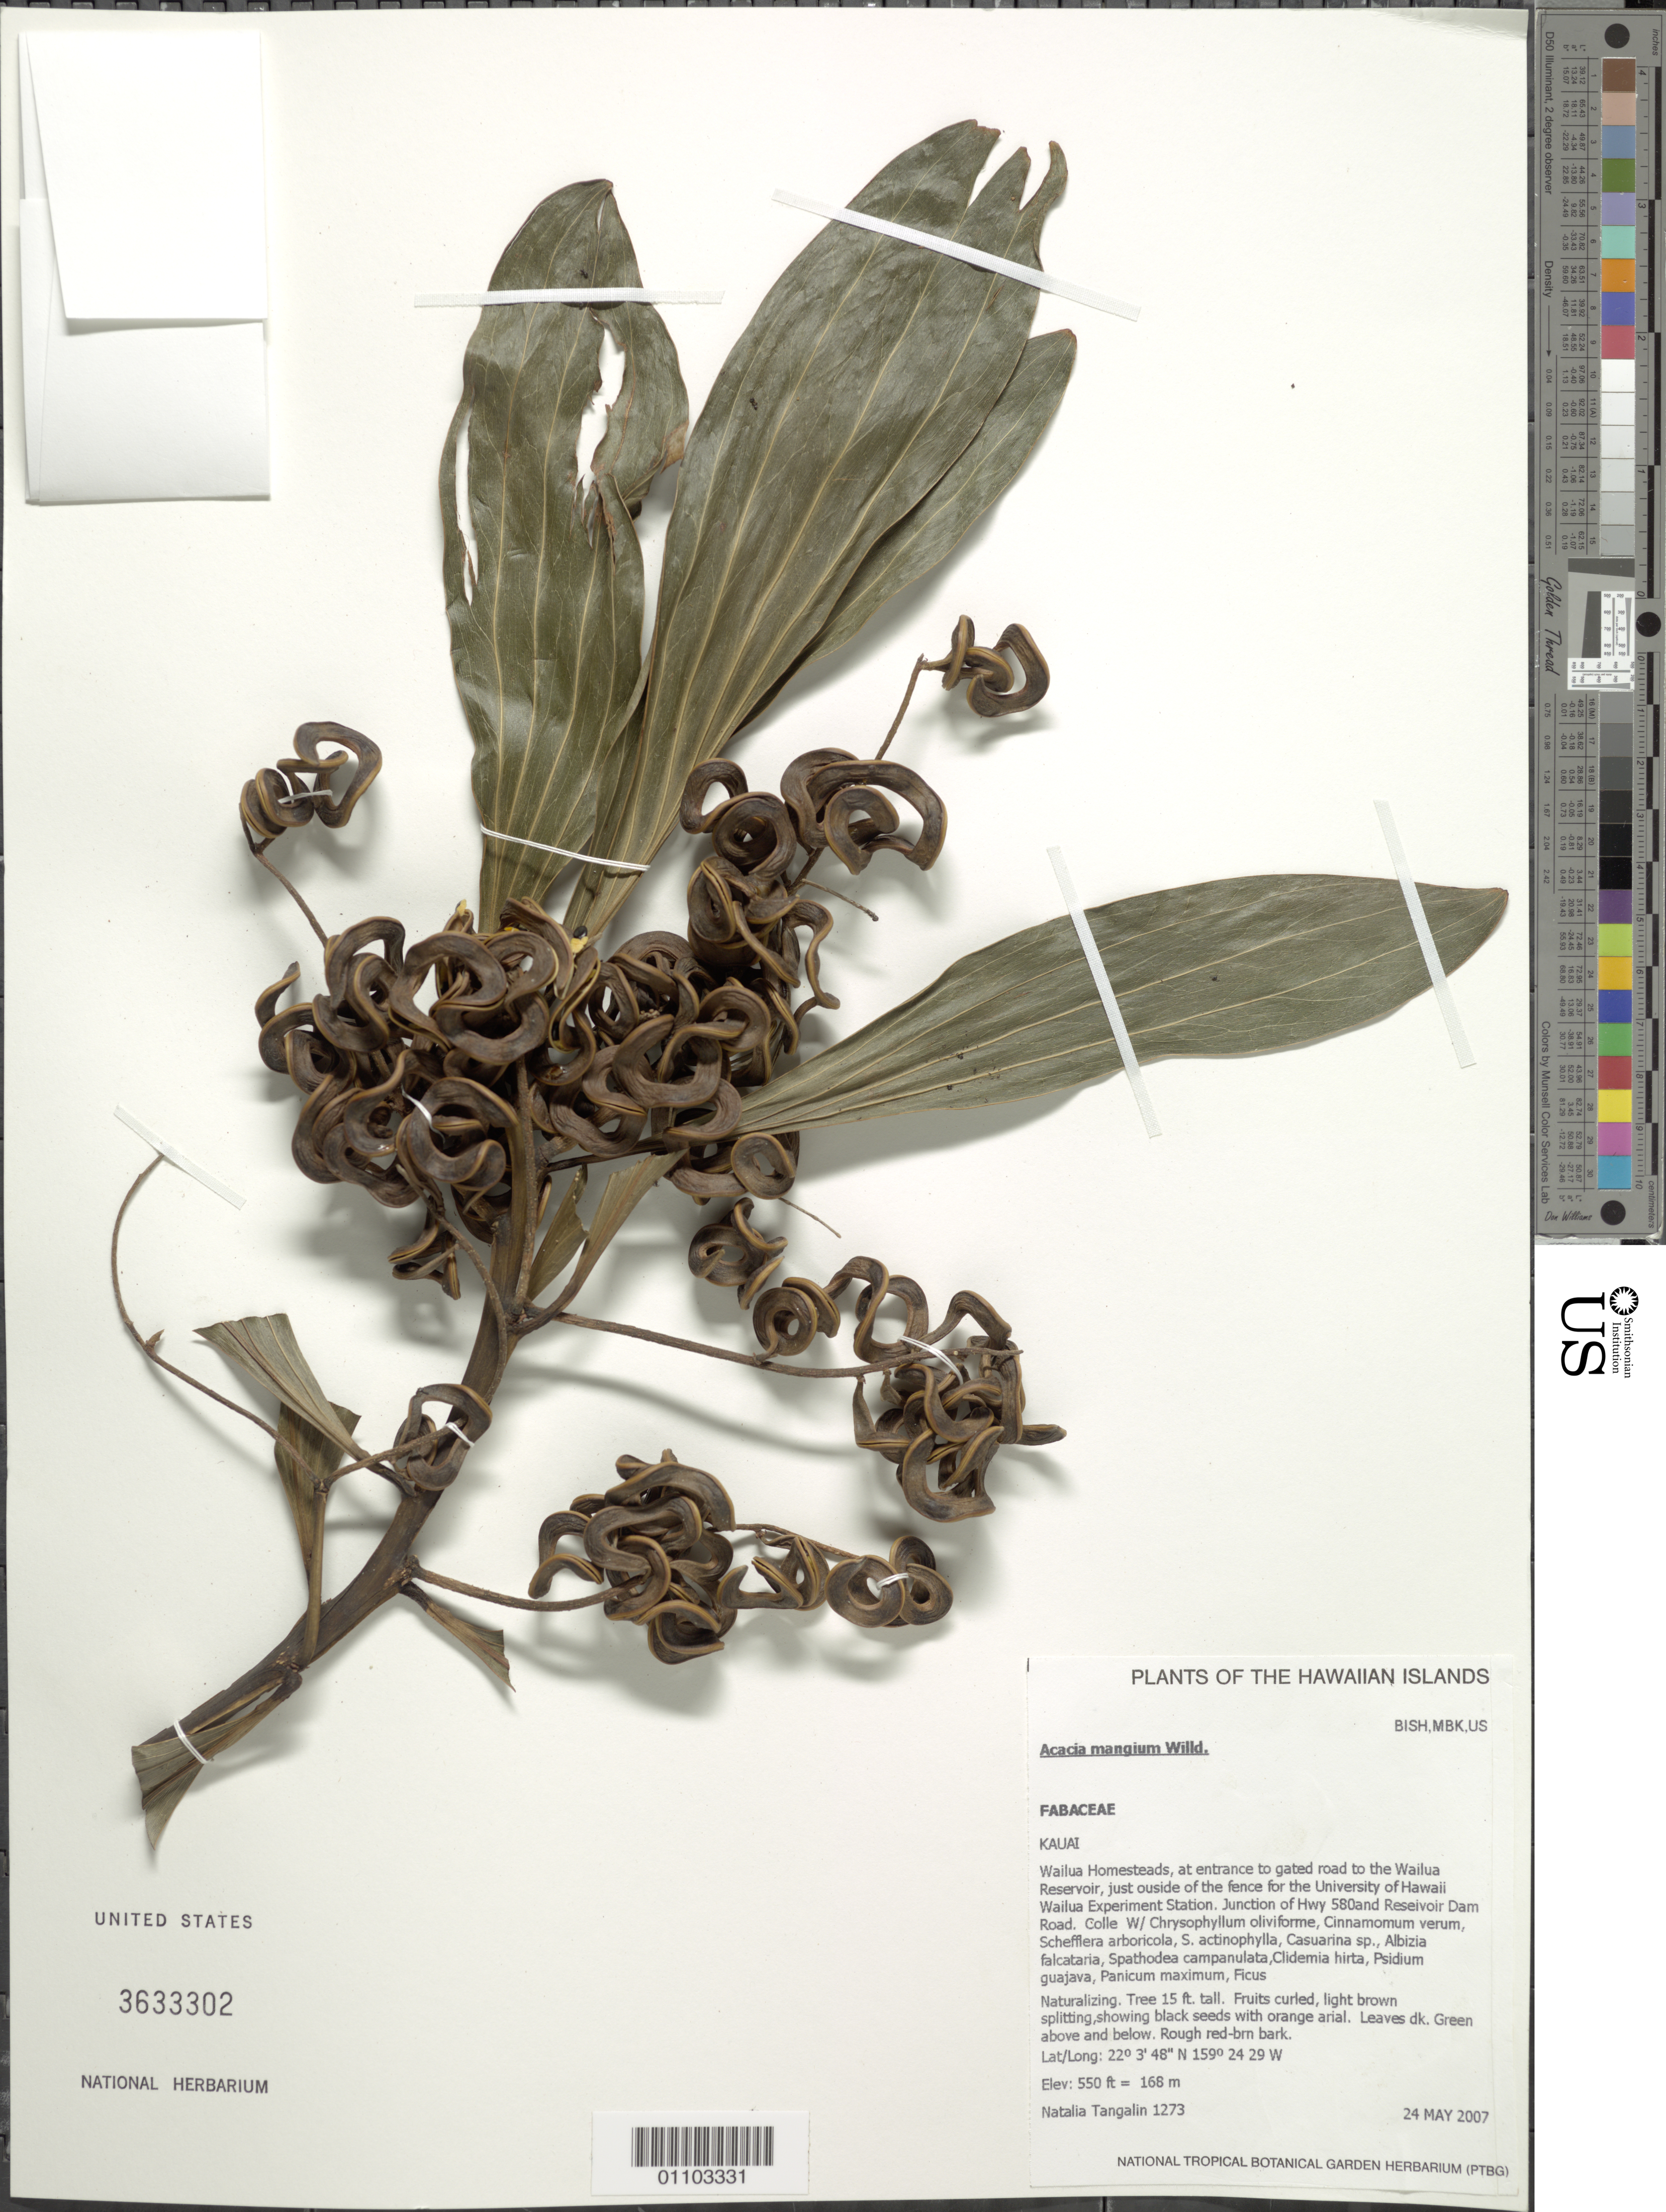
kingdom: Plantae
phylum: Tracheophyta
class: Magnoliopsida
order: Fabales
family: Fabaceae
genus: Acacia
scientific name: Acacia mangium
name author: Willd.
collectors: N. Tangalin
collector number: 1275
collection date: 2007-05-29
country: United States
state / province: Hawaii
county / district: Kauai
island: Kaua'i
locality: Wailua Homesteads, at entrance to gate road to the Wailua Reservoir, just outside of the fence for the University of Hawaii Wailua Experimentation Station. Junction of Hwy 580 and Reseivoir Dam Road.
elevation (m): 168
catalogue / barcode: US 3633302